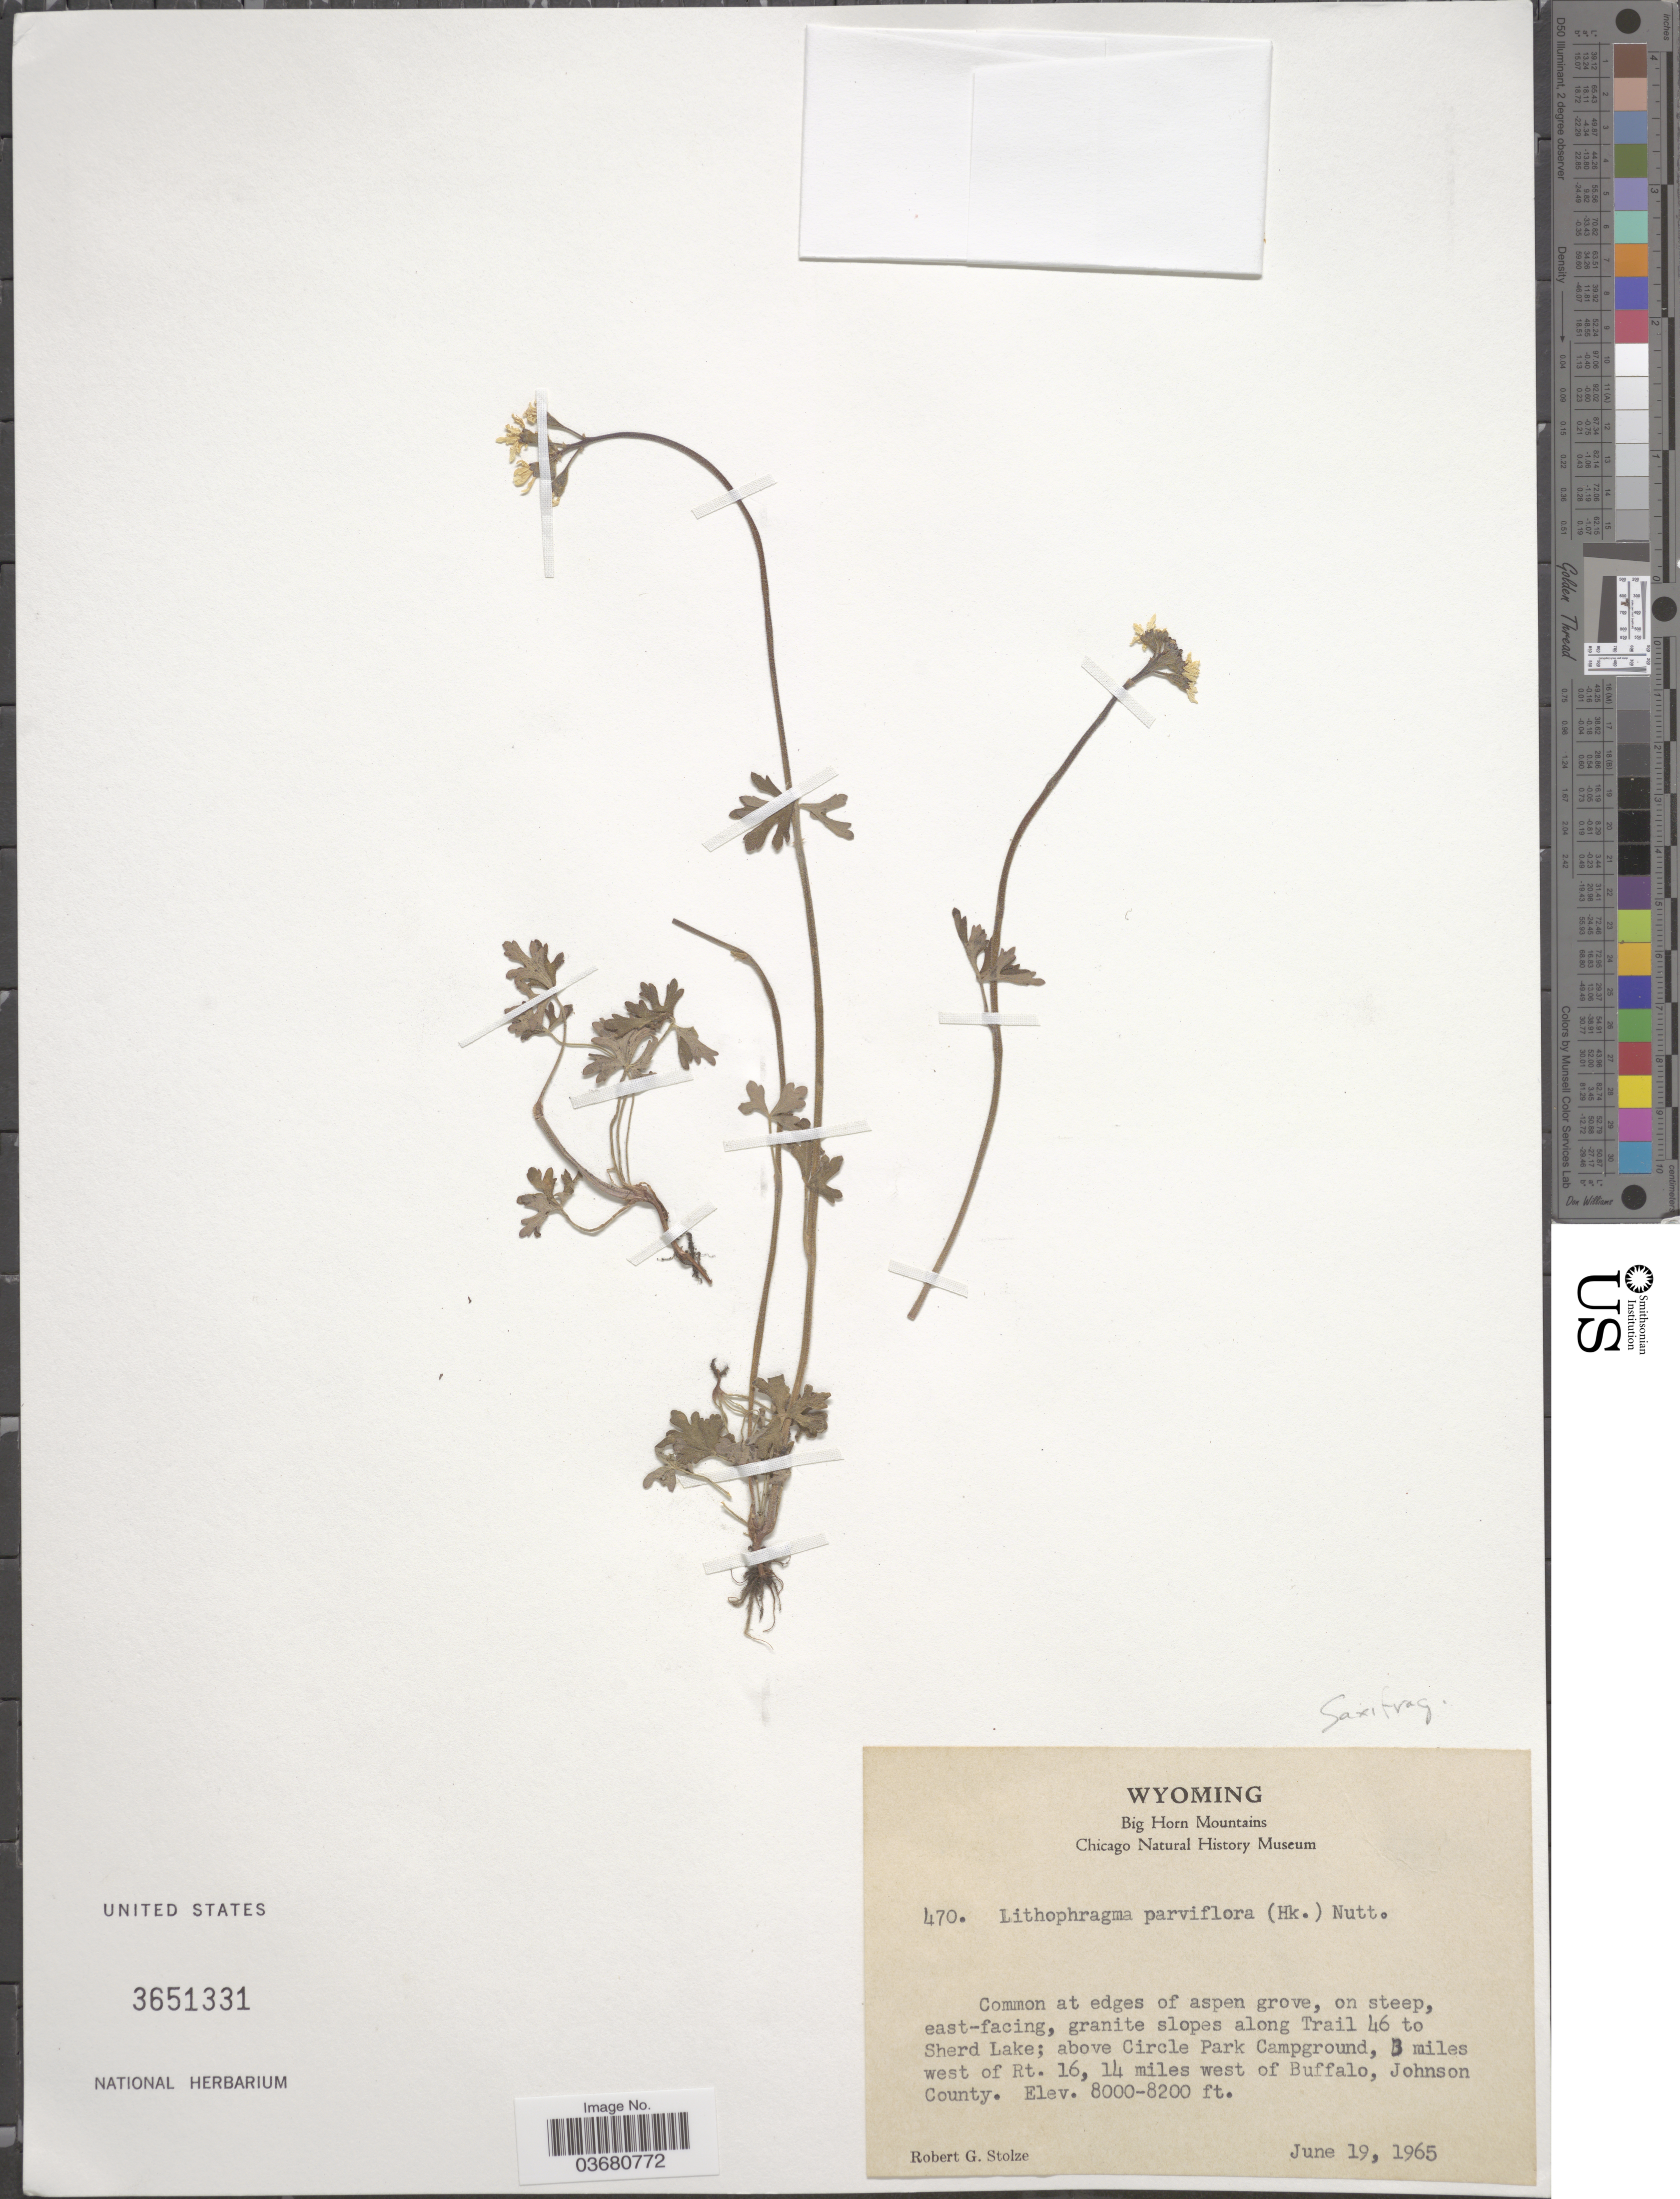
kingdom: Plantae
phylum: Tracheophyta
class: Magnoliopsida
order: Saxifragales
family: Saxifragaceae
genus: Lithophragma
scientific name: Lithophragma parviflorum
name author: (Hook.) Nutt.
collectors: R. G. Stolze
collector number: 470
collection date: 1965-06-19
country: United States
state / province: Wyoming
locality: Big Horn Mountains. Common at edges of aspen grove, on steep, east-facing, granite slopes along Trail 46 to Sherd Lake; above Circle Park Campground, 3 miles west of Rt. 16, 14 miles west of Buffalo, Johnson County.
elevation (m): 2438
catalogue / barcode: US 3651331